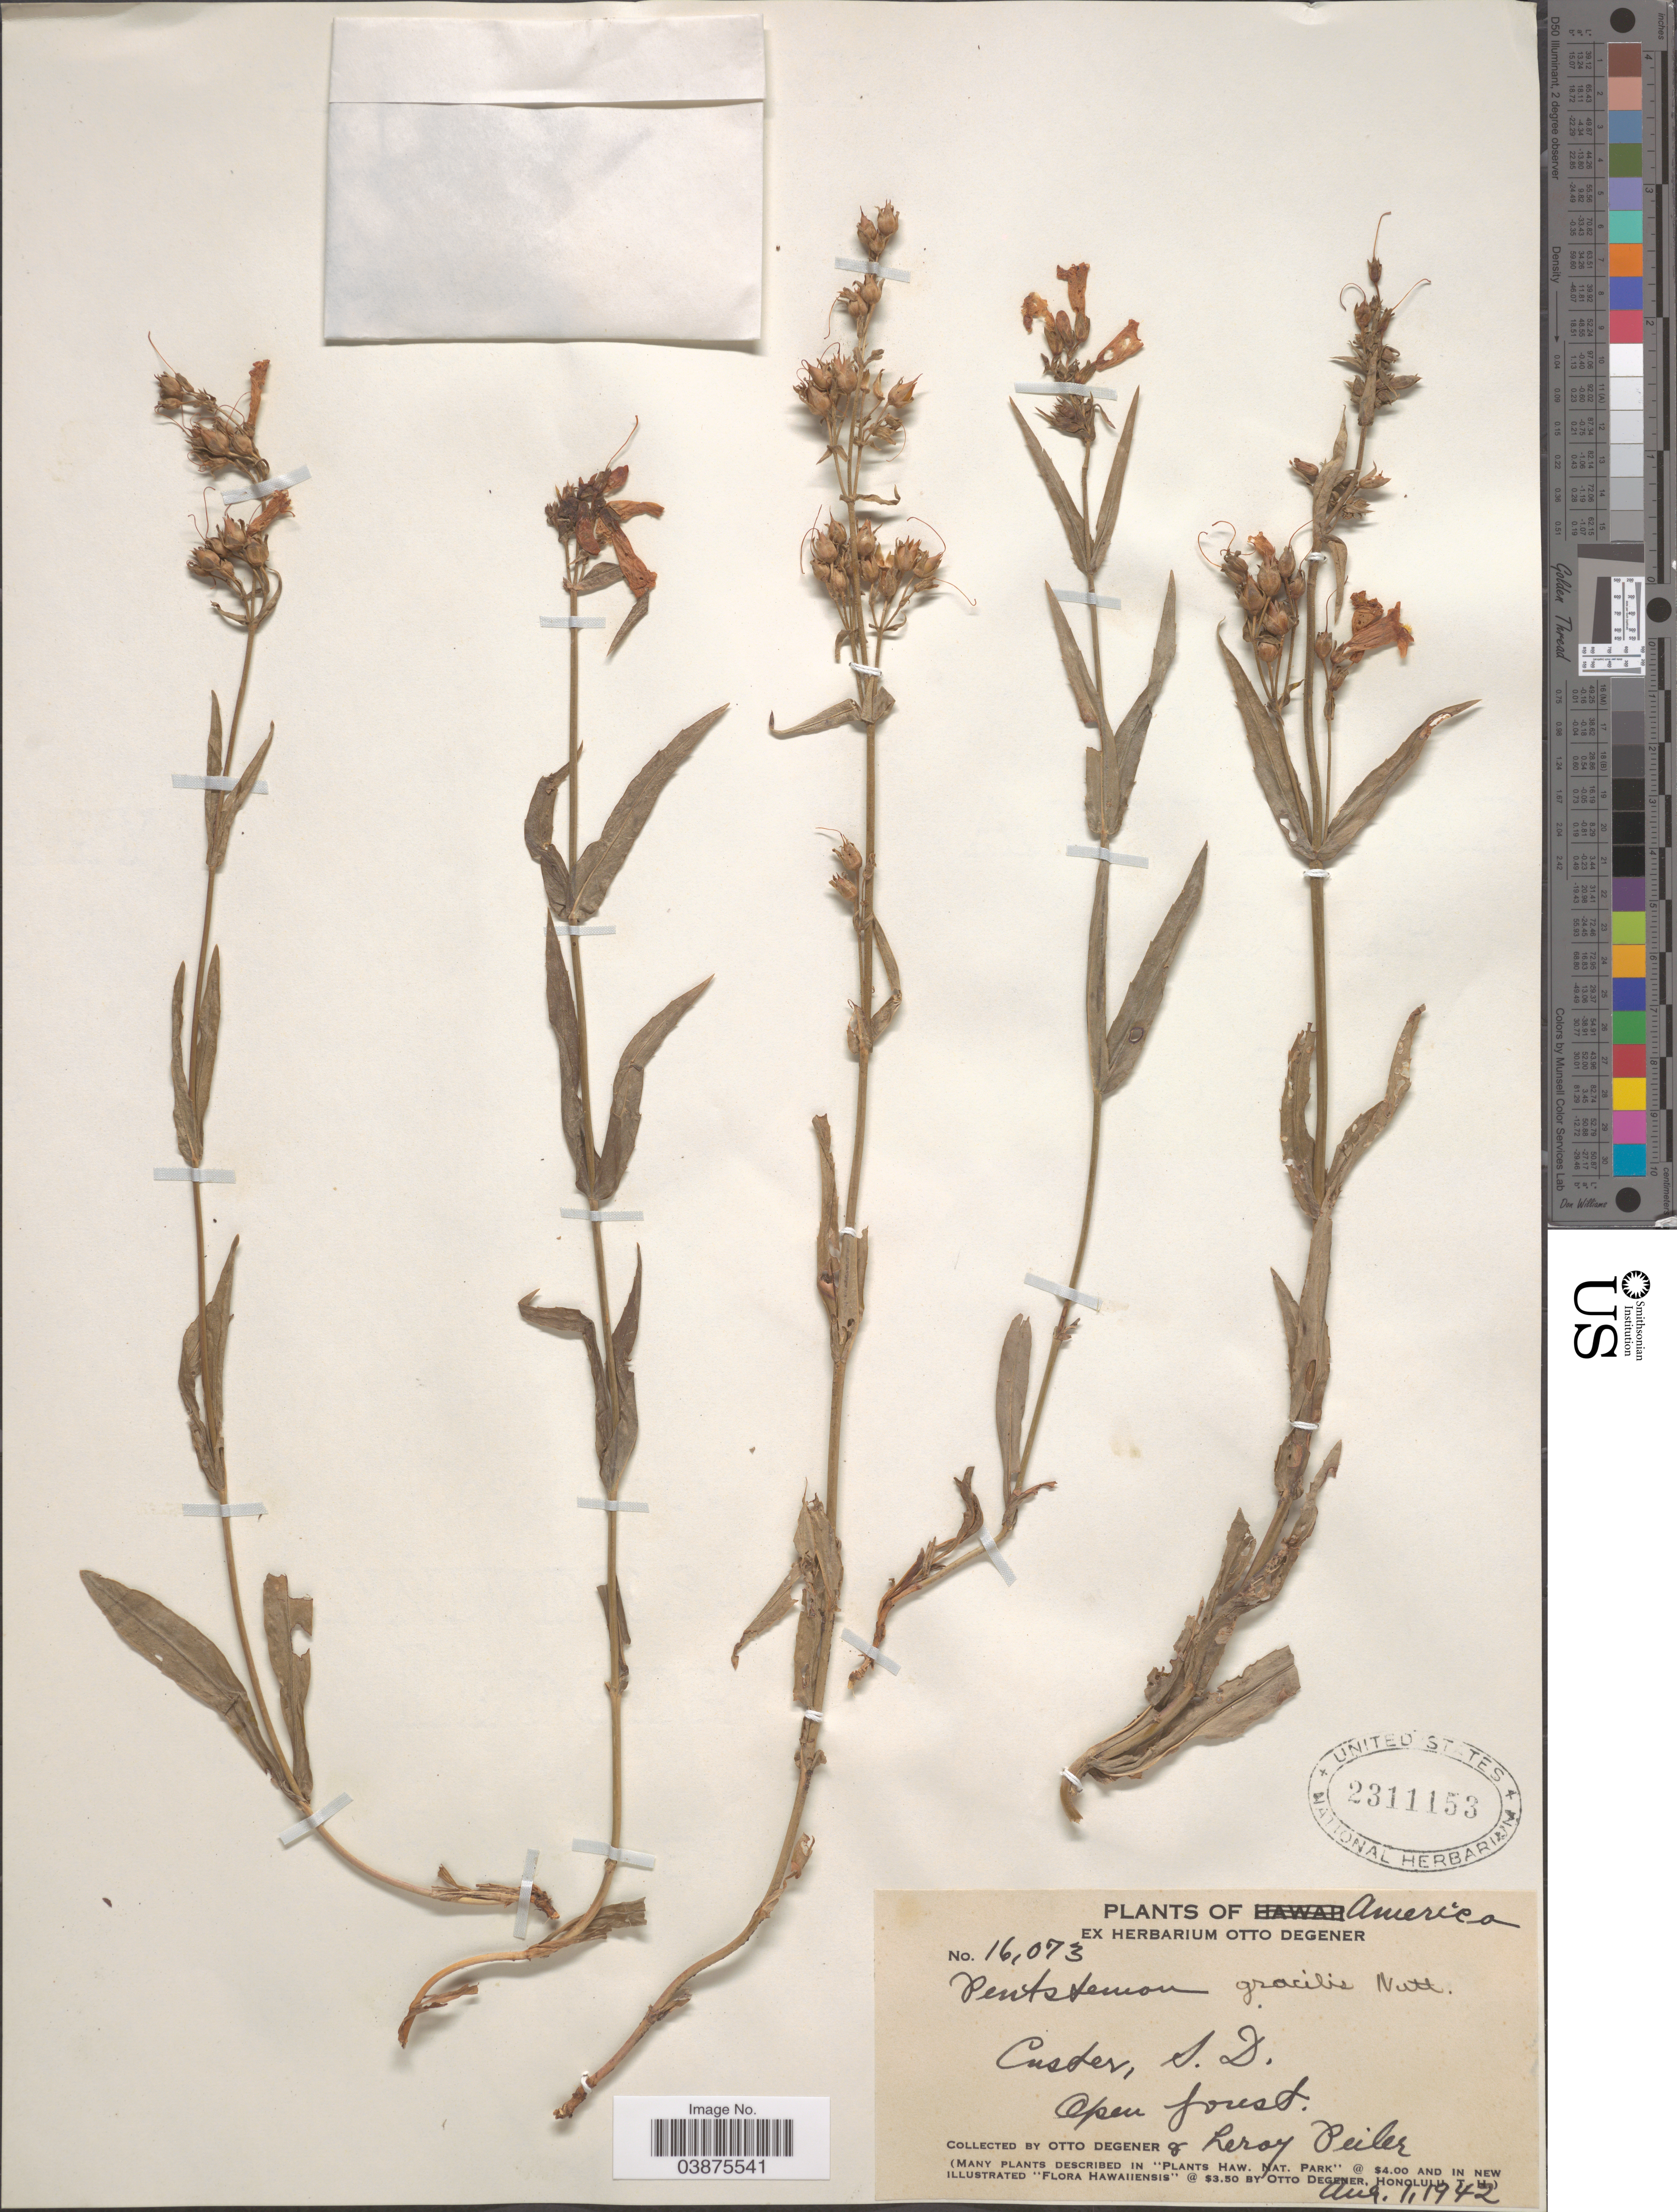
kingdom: Plantae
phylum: Tracheophyta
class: Magnoliopsida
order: Lamiales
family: Plantaginaceae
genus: Penstemon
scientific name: Penstemon gracilis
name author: Nutt.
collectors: O. Degener & L. Peiler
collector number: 16073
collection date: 1942-08-01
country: United States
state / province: South Dakota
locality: Custer.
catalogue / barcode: US 2311153